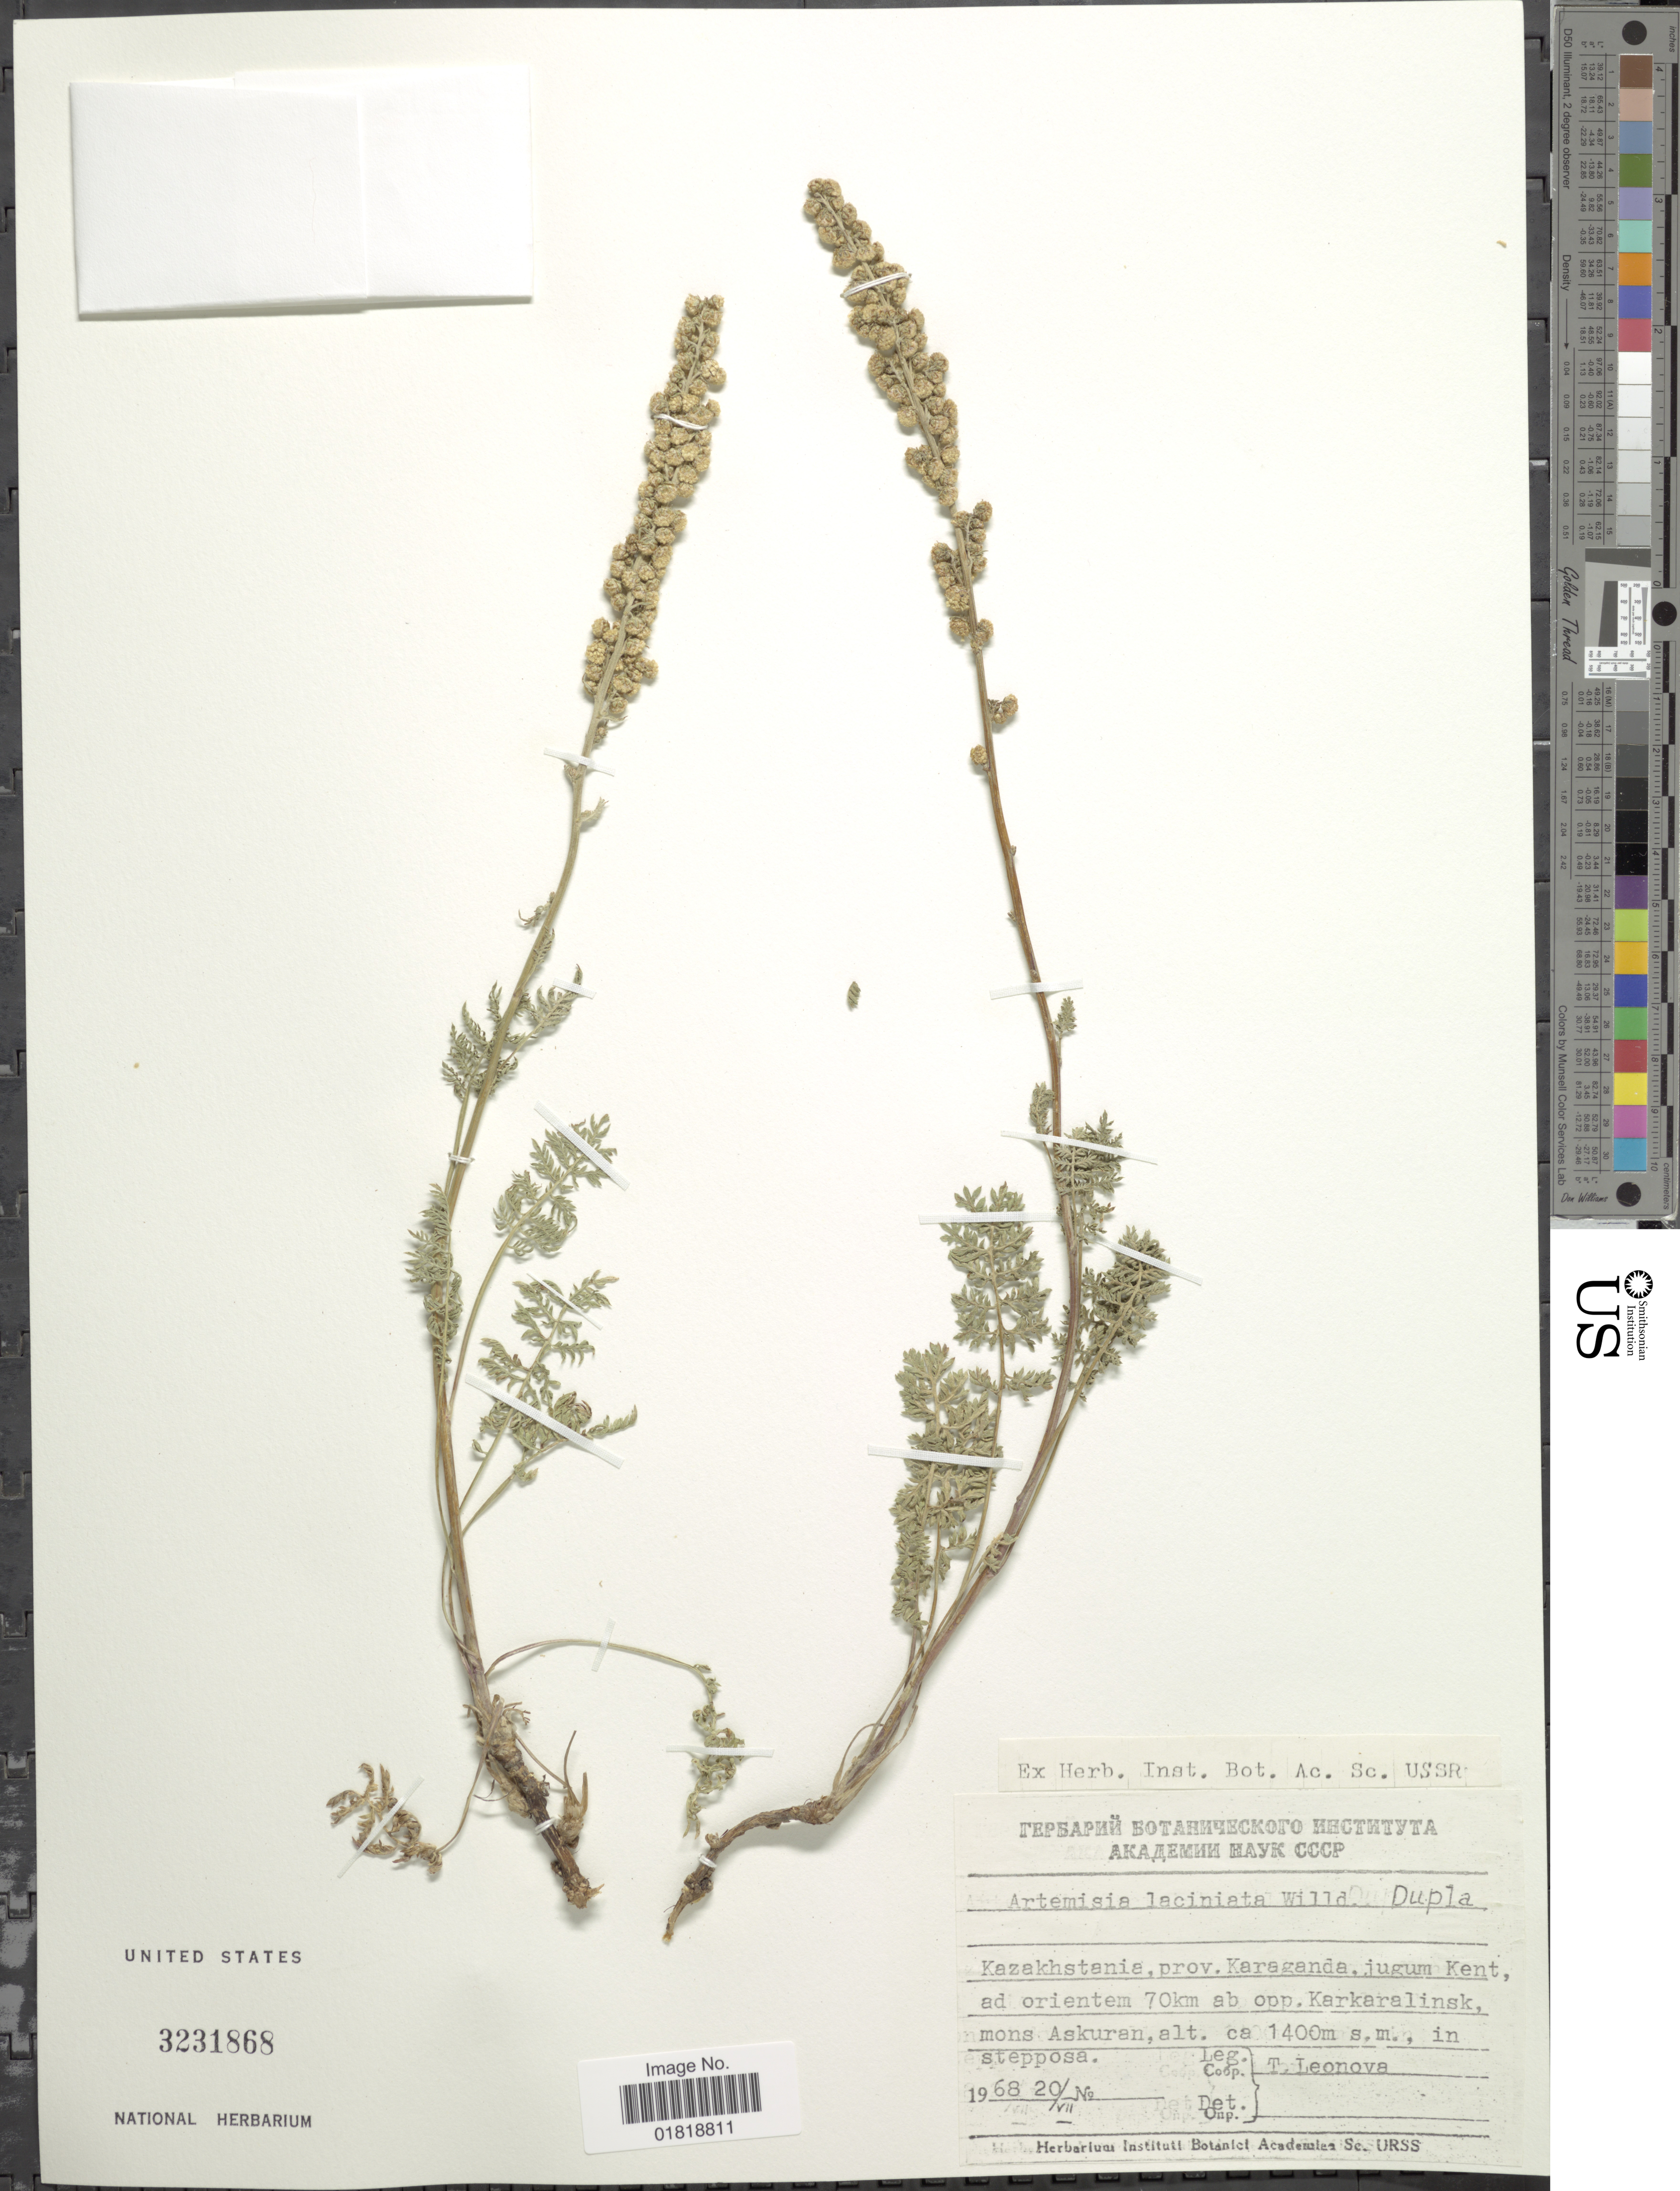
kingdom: Plantae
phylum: Tracheophyta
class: Magnoliopsida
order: Asterales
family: Asteraceae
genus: Artemisia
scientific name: Artemisia laciniata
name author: Willd.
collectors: T. Leonova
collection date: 1968-07-20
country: Kazakhstan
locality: Prov. Karaganda, jugum Kent, ad orientem 70 km ab opp. Karkaralinsk, mons Askuran, in stepposa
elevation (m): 1400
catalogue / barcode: US 3231868